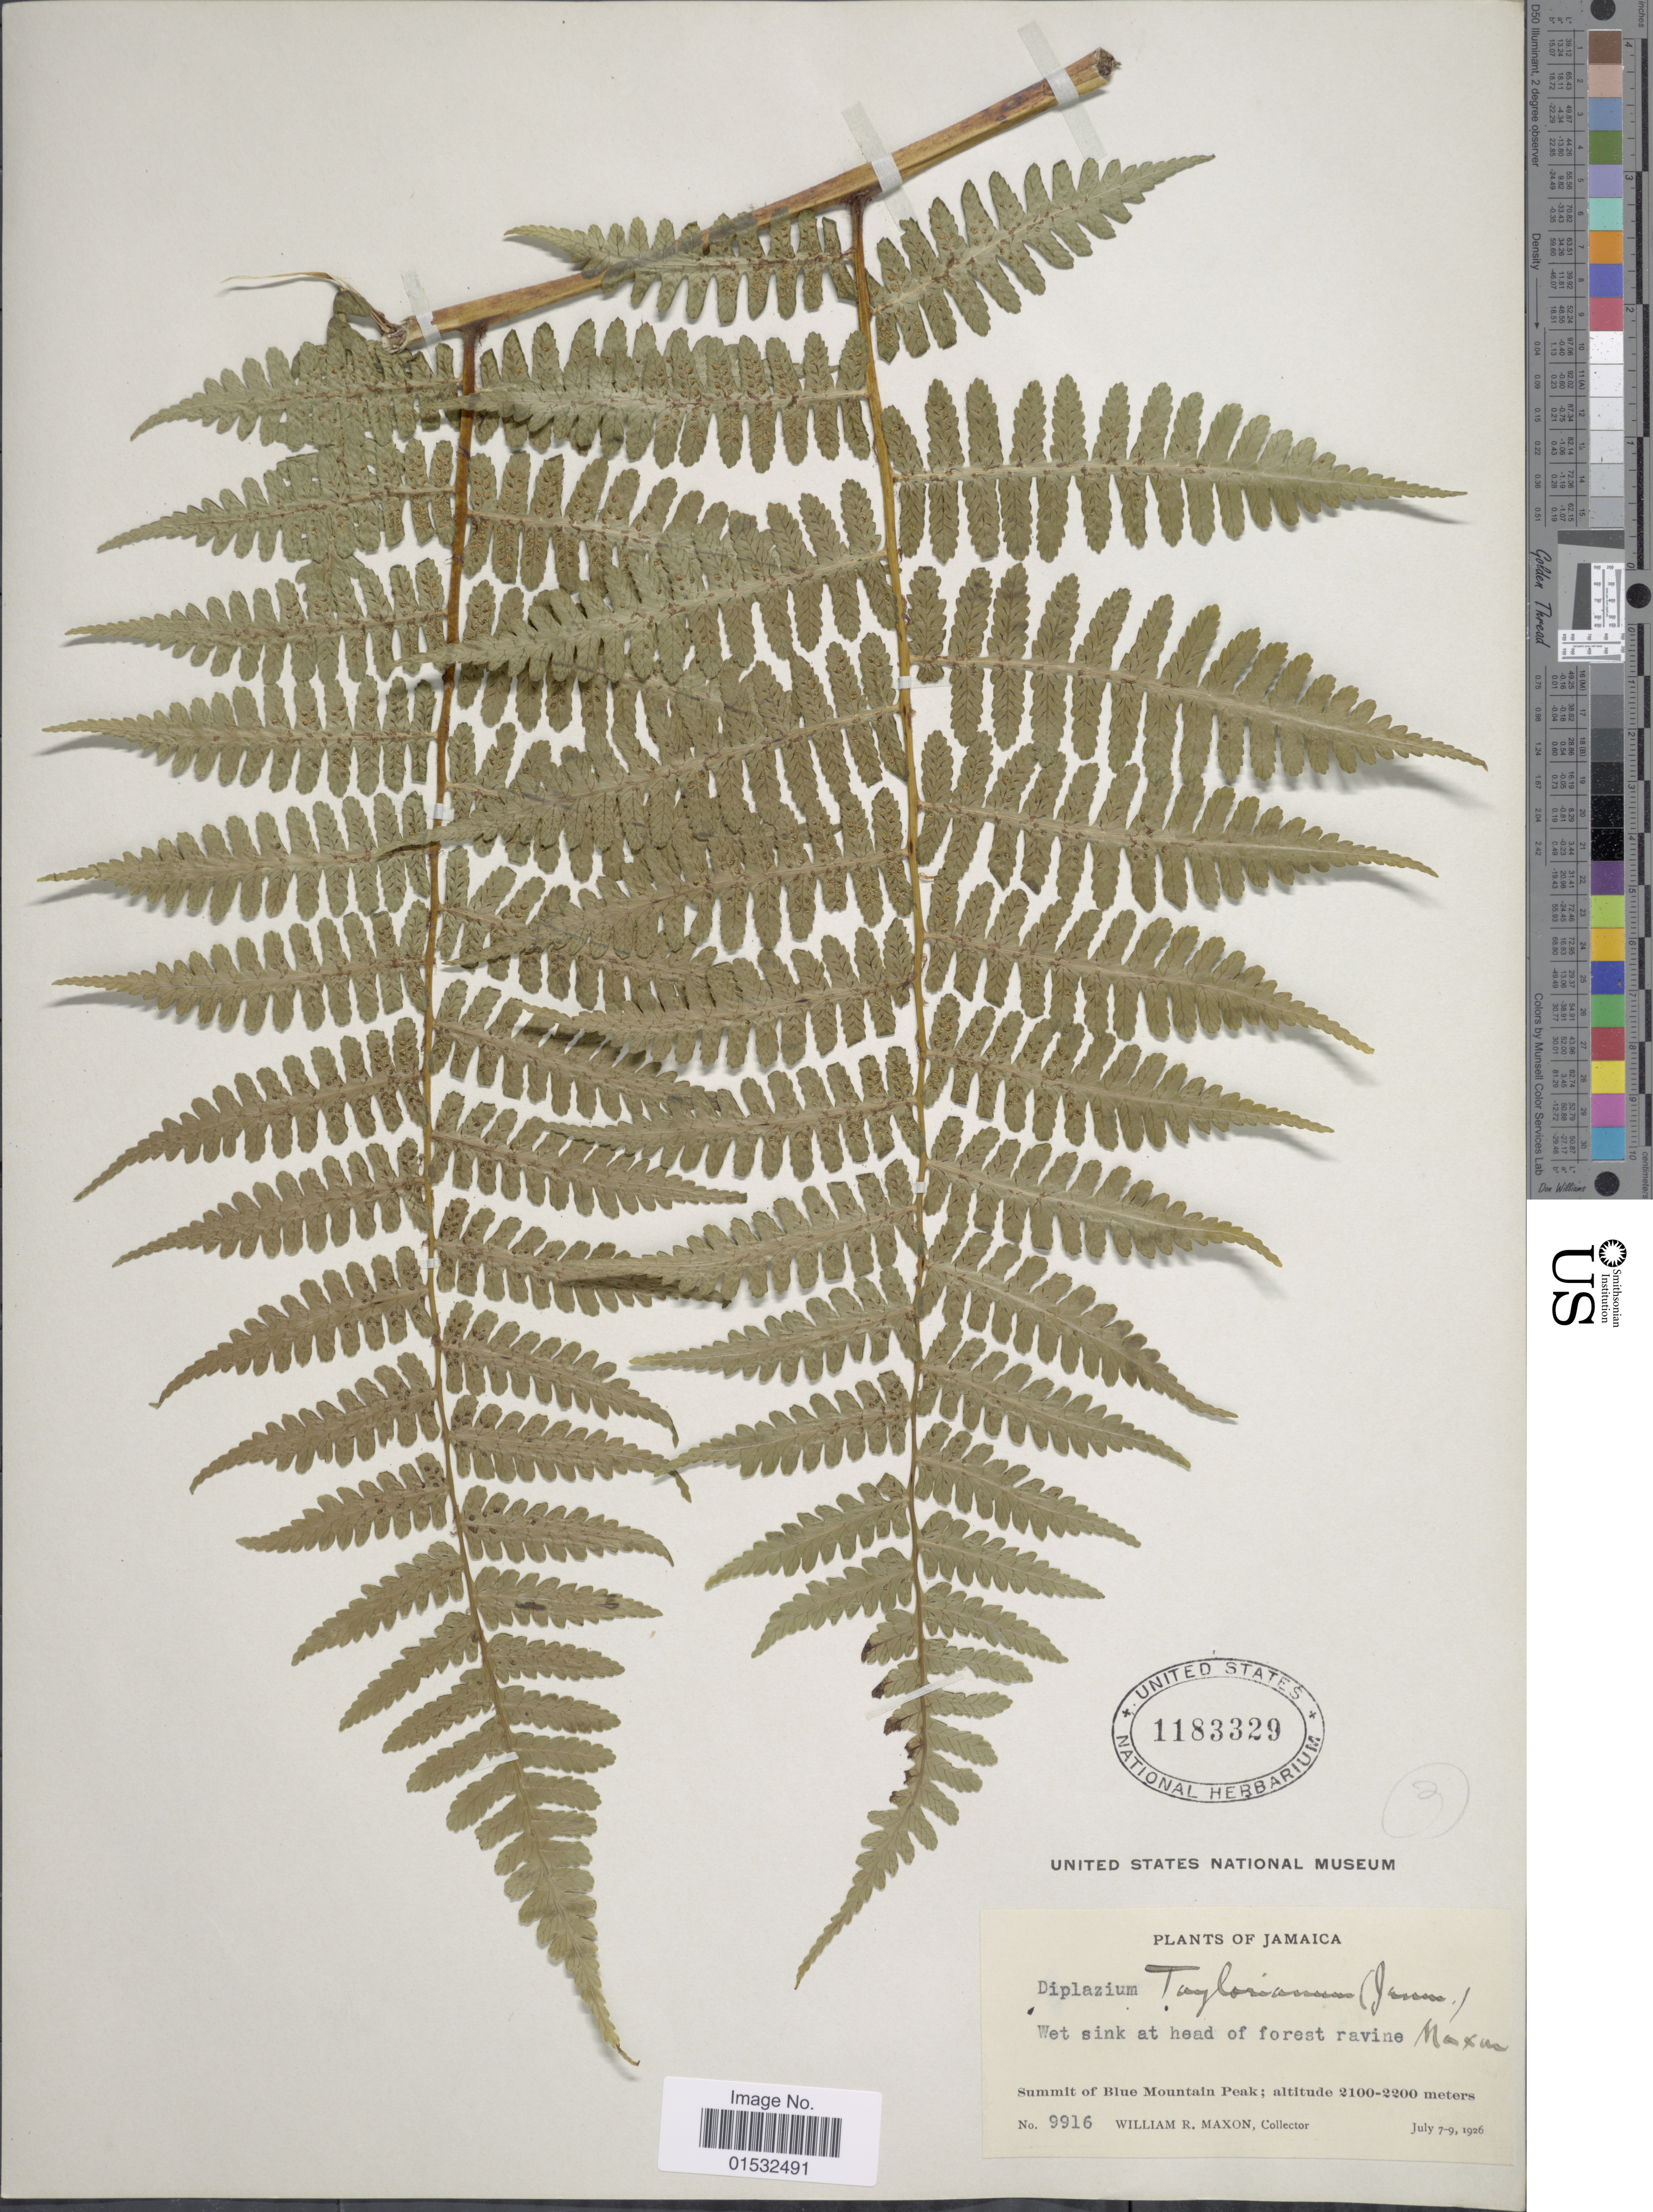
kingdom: Plantae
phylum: Tracheophyta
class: Polypodiopsida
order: Polypodiales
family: Athyriaceae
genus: Diplazium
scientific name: Diplazium taylorianum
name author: (Jenman) Maxon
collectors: W. R. Maxon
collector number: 9916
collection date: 1926-07-07/1926-07-09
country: Jamaica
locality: Summit of Blue Mountain Peak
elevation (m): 2100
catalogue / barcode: US 1183329